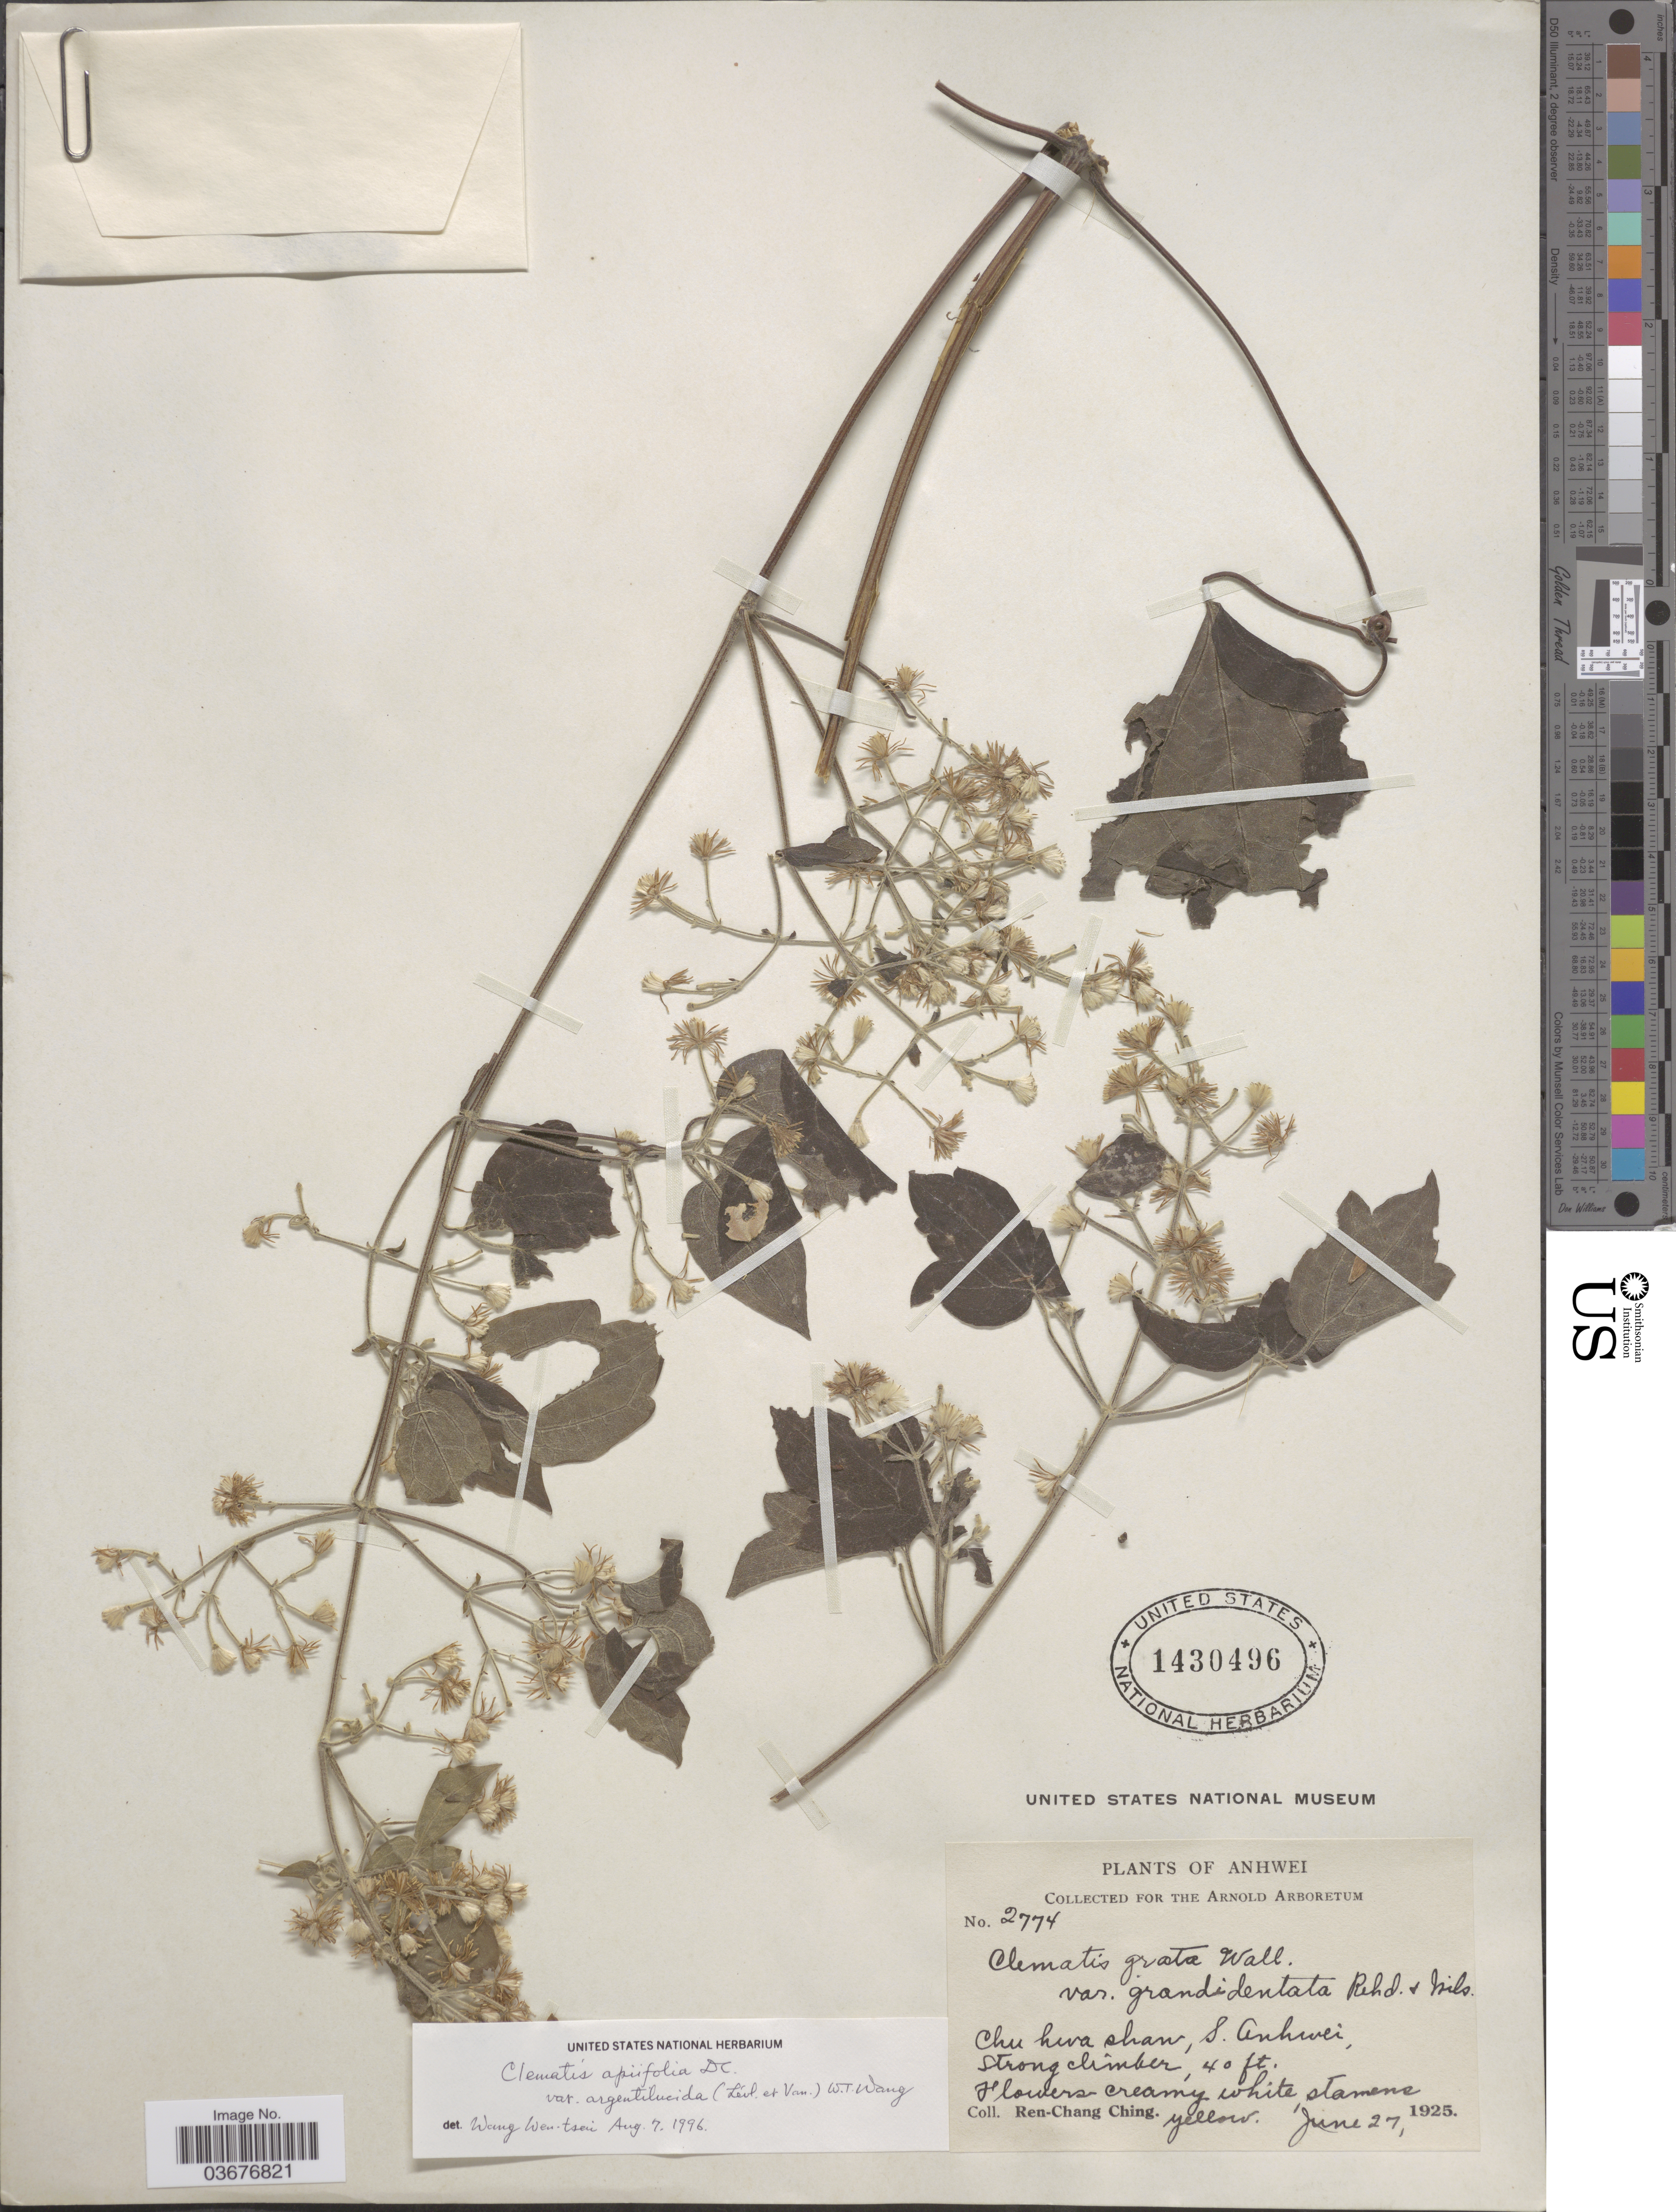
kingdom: Plantae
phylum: Tracheophyta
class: Magnoliopsida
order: Ranunculales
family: Ranunculaceae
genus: Clematis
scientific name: Clematis apiifolia var. argentilucida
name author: (H. Lév. & Vaniot) W.T. Wang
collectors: R. C. Ching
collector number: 2774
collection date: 1925-06-27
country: China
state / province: Anhui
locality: Chu hiva [interpreted] shan, S. Anhwei.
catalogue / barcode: US 1430496